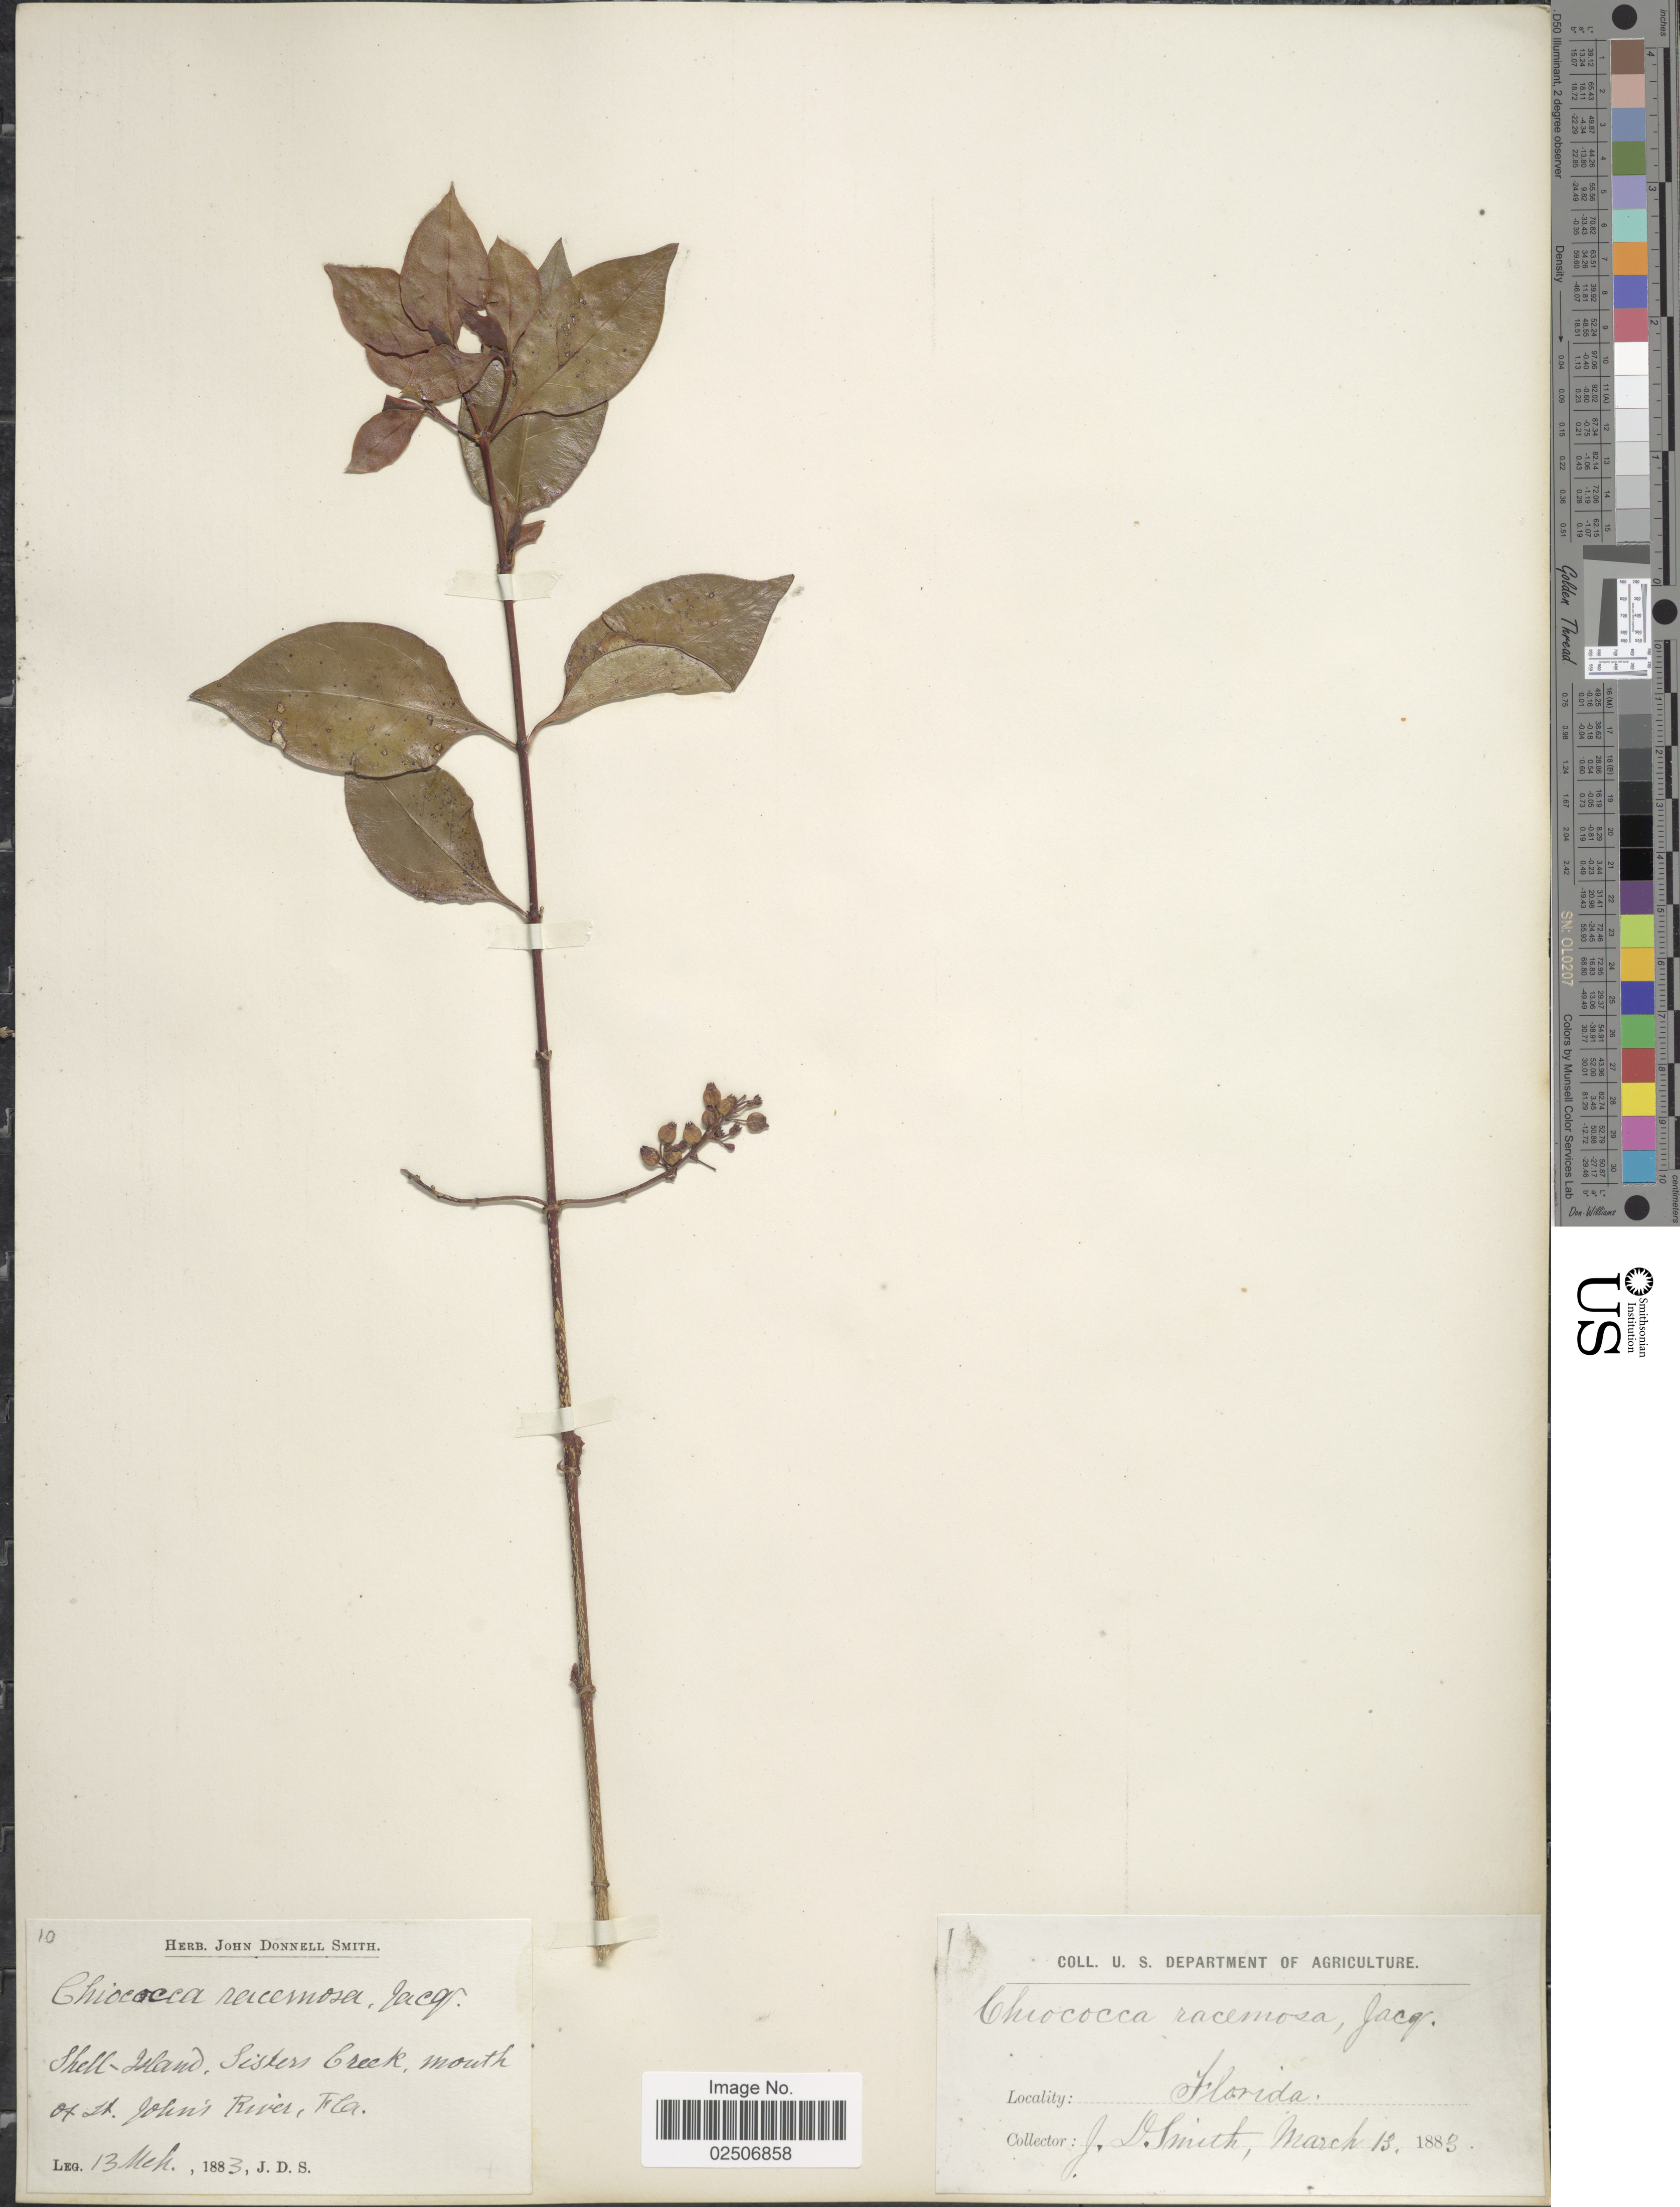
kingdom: Plantae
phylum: Tracheophyta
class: Magnoliopsida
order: Gentianales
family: Rubiaceae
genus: Chiococca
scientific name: Chiococca alba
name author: (L.) Hitchc.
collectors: J. Donnell Smith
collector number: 10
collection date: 1883-03-13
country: United States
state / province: Florida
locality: Shell-Island, Sisters Creek, Mouth of St. John's River